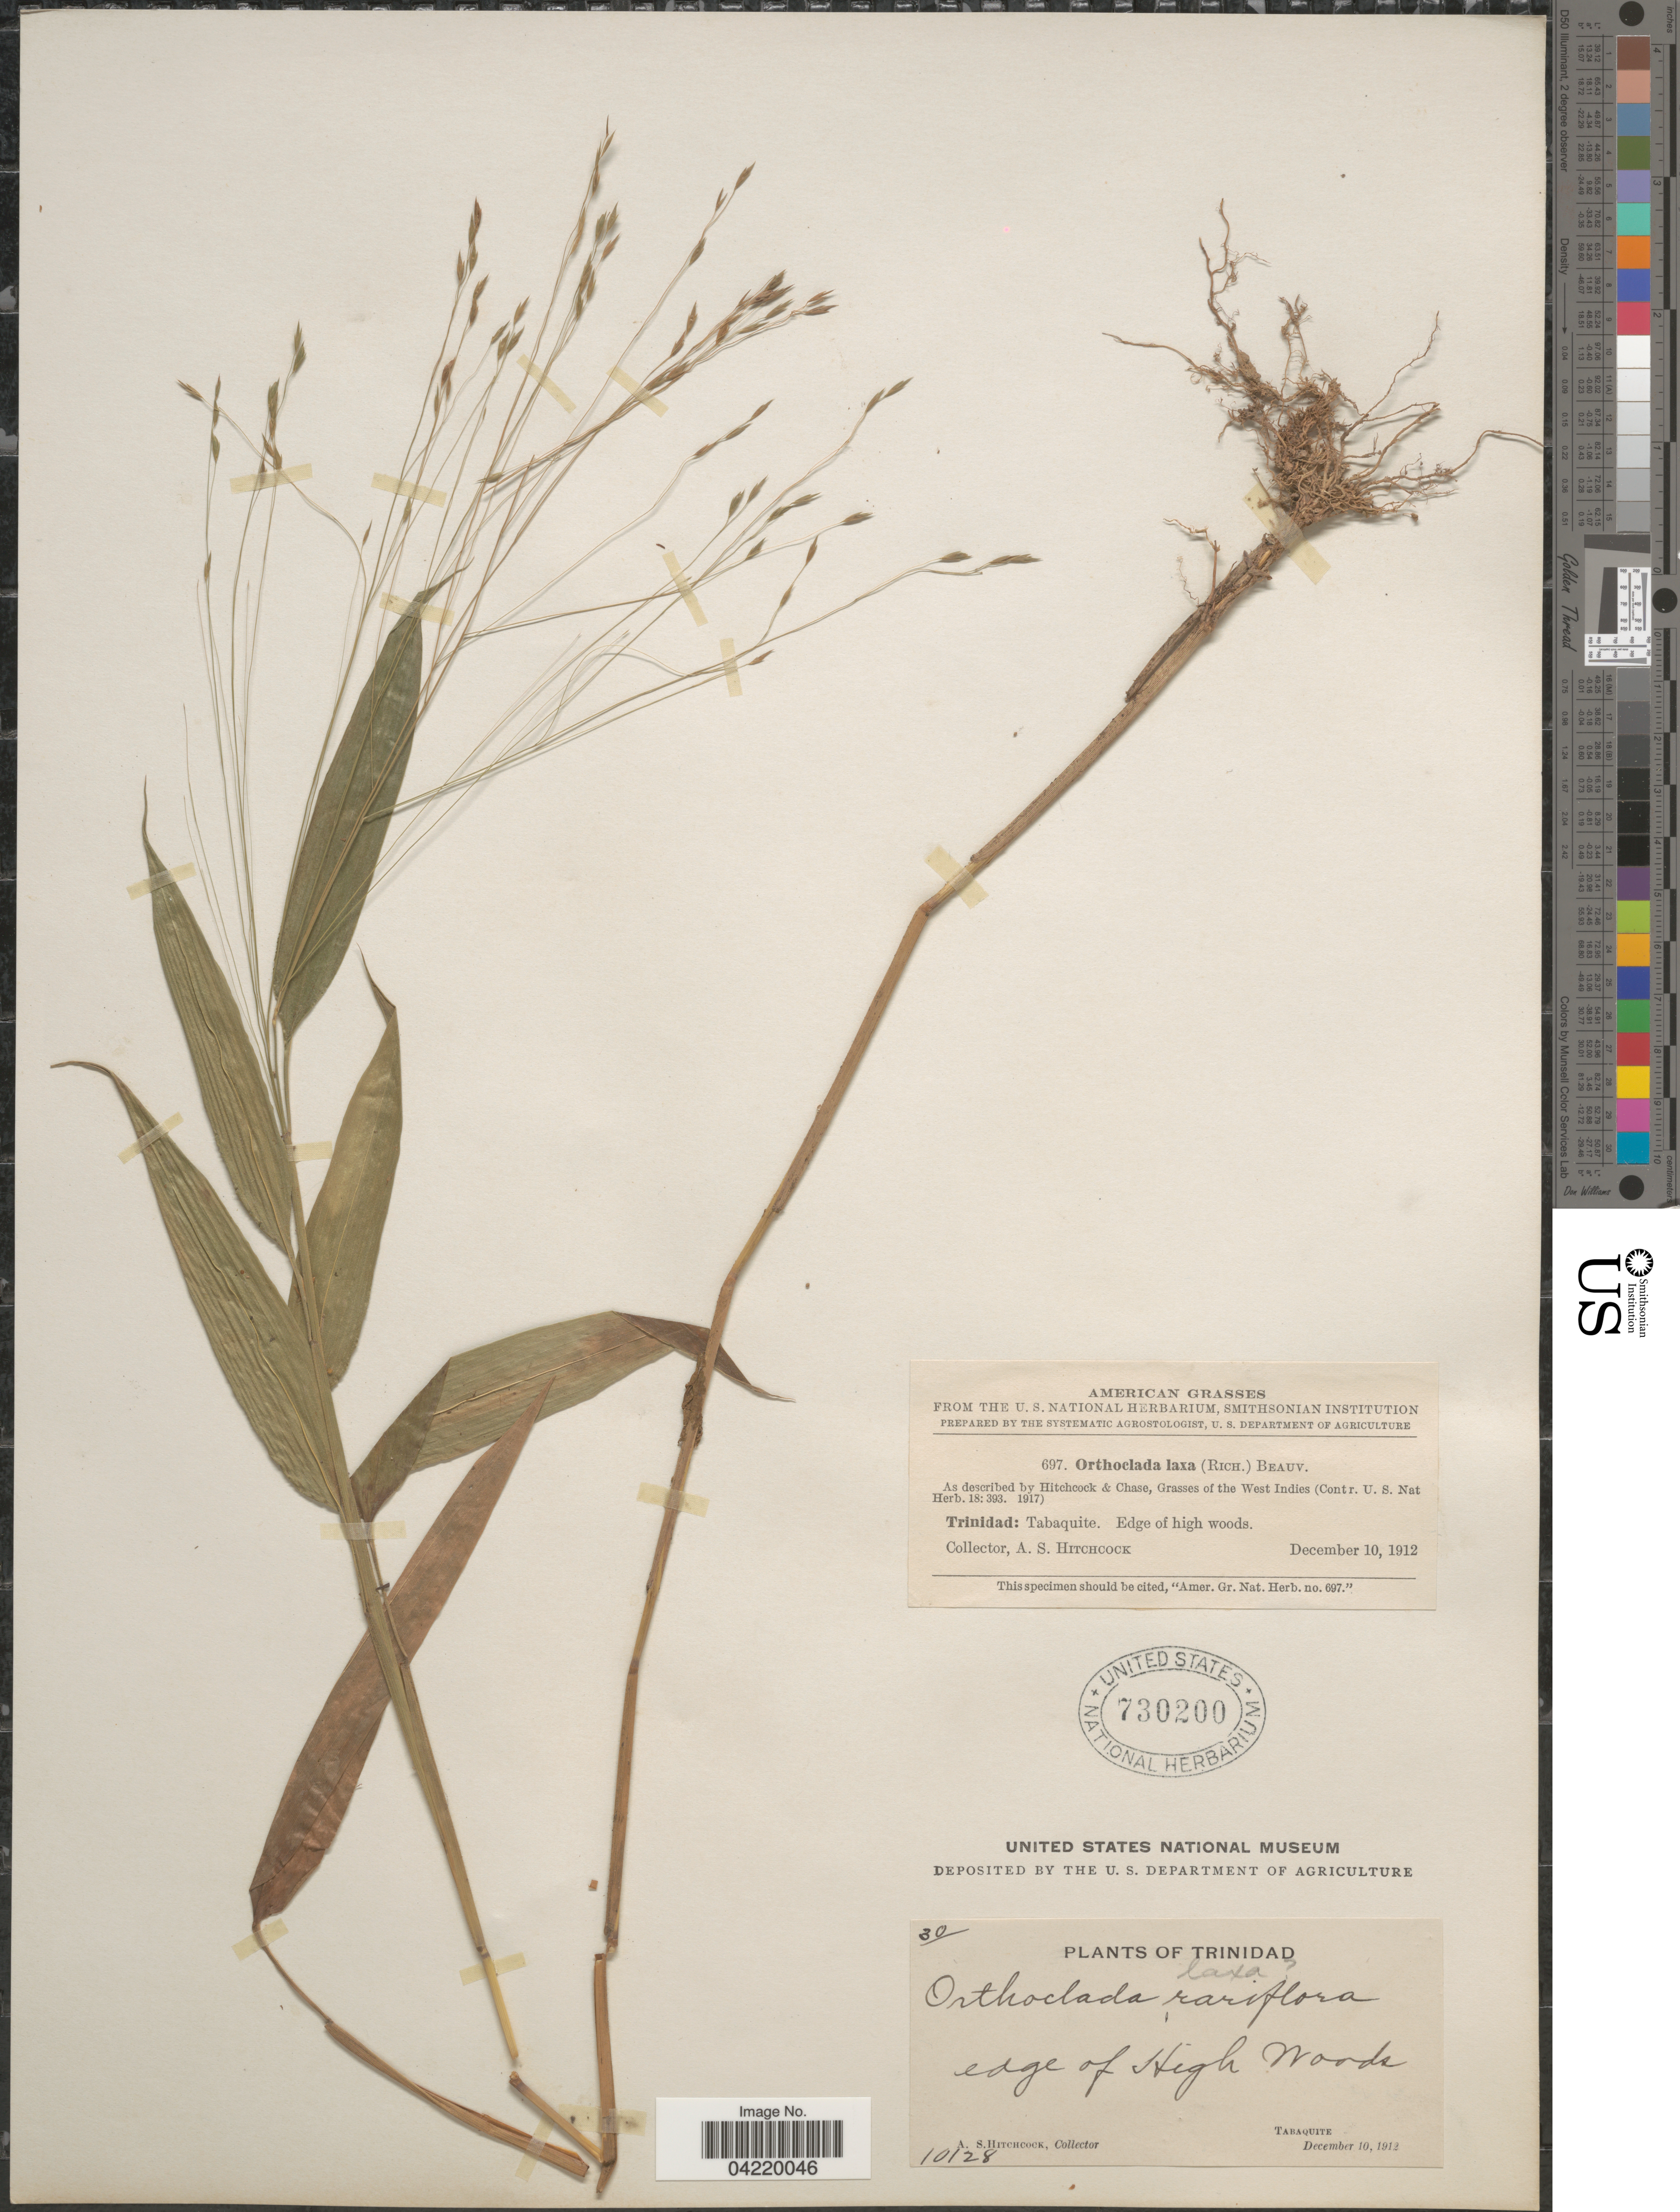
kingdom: Plantae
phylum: Tracheophyta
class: Liliopsida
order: Poales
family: Poaceae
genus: Orthoclada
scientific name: Orthoclada laxa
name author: P. Beauv.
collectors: A. S. Hitchcock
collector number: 10128/697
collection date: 1912-12-10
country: Trinidad and Tobago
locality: Trinidad. Edge of High Woods. Tabaquite.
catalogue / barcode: US 730200